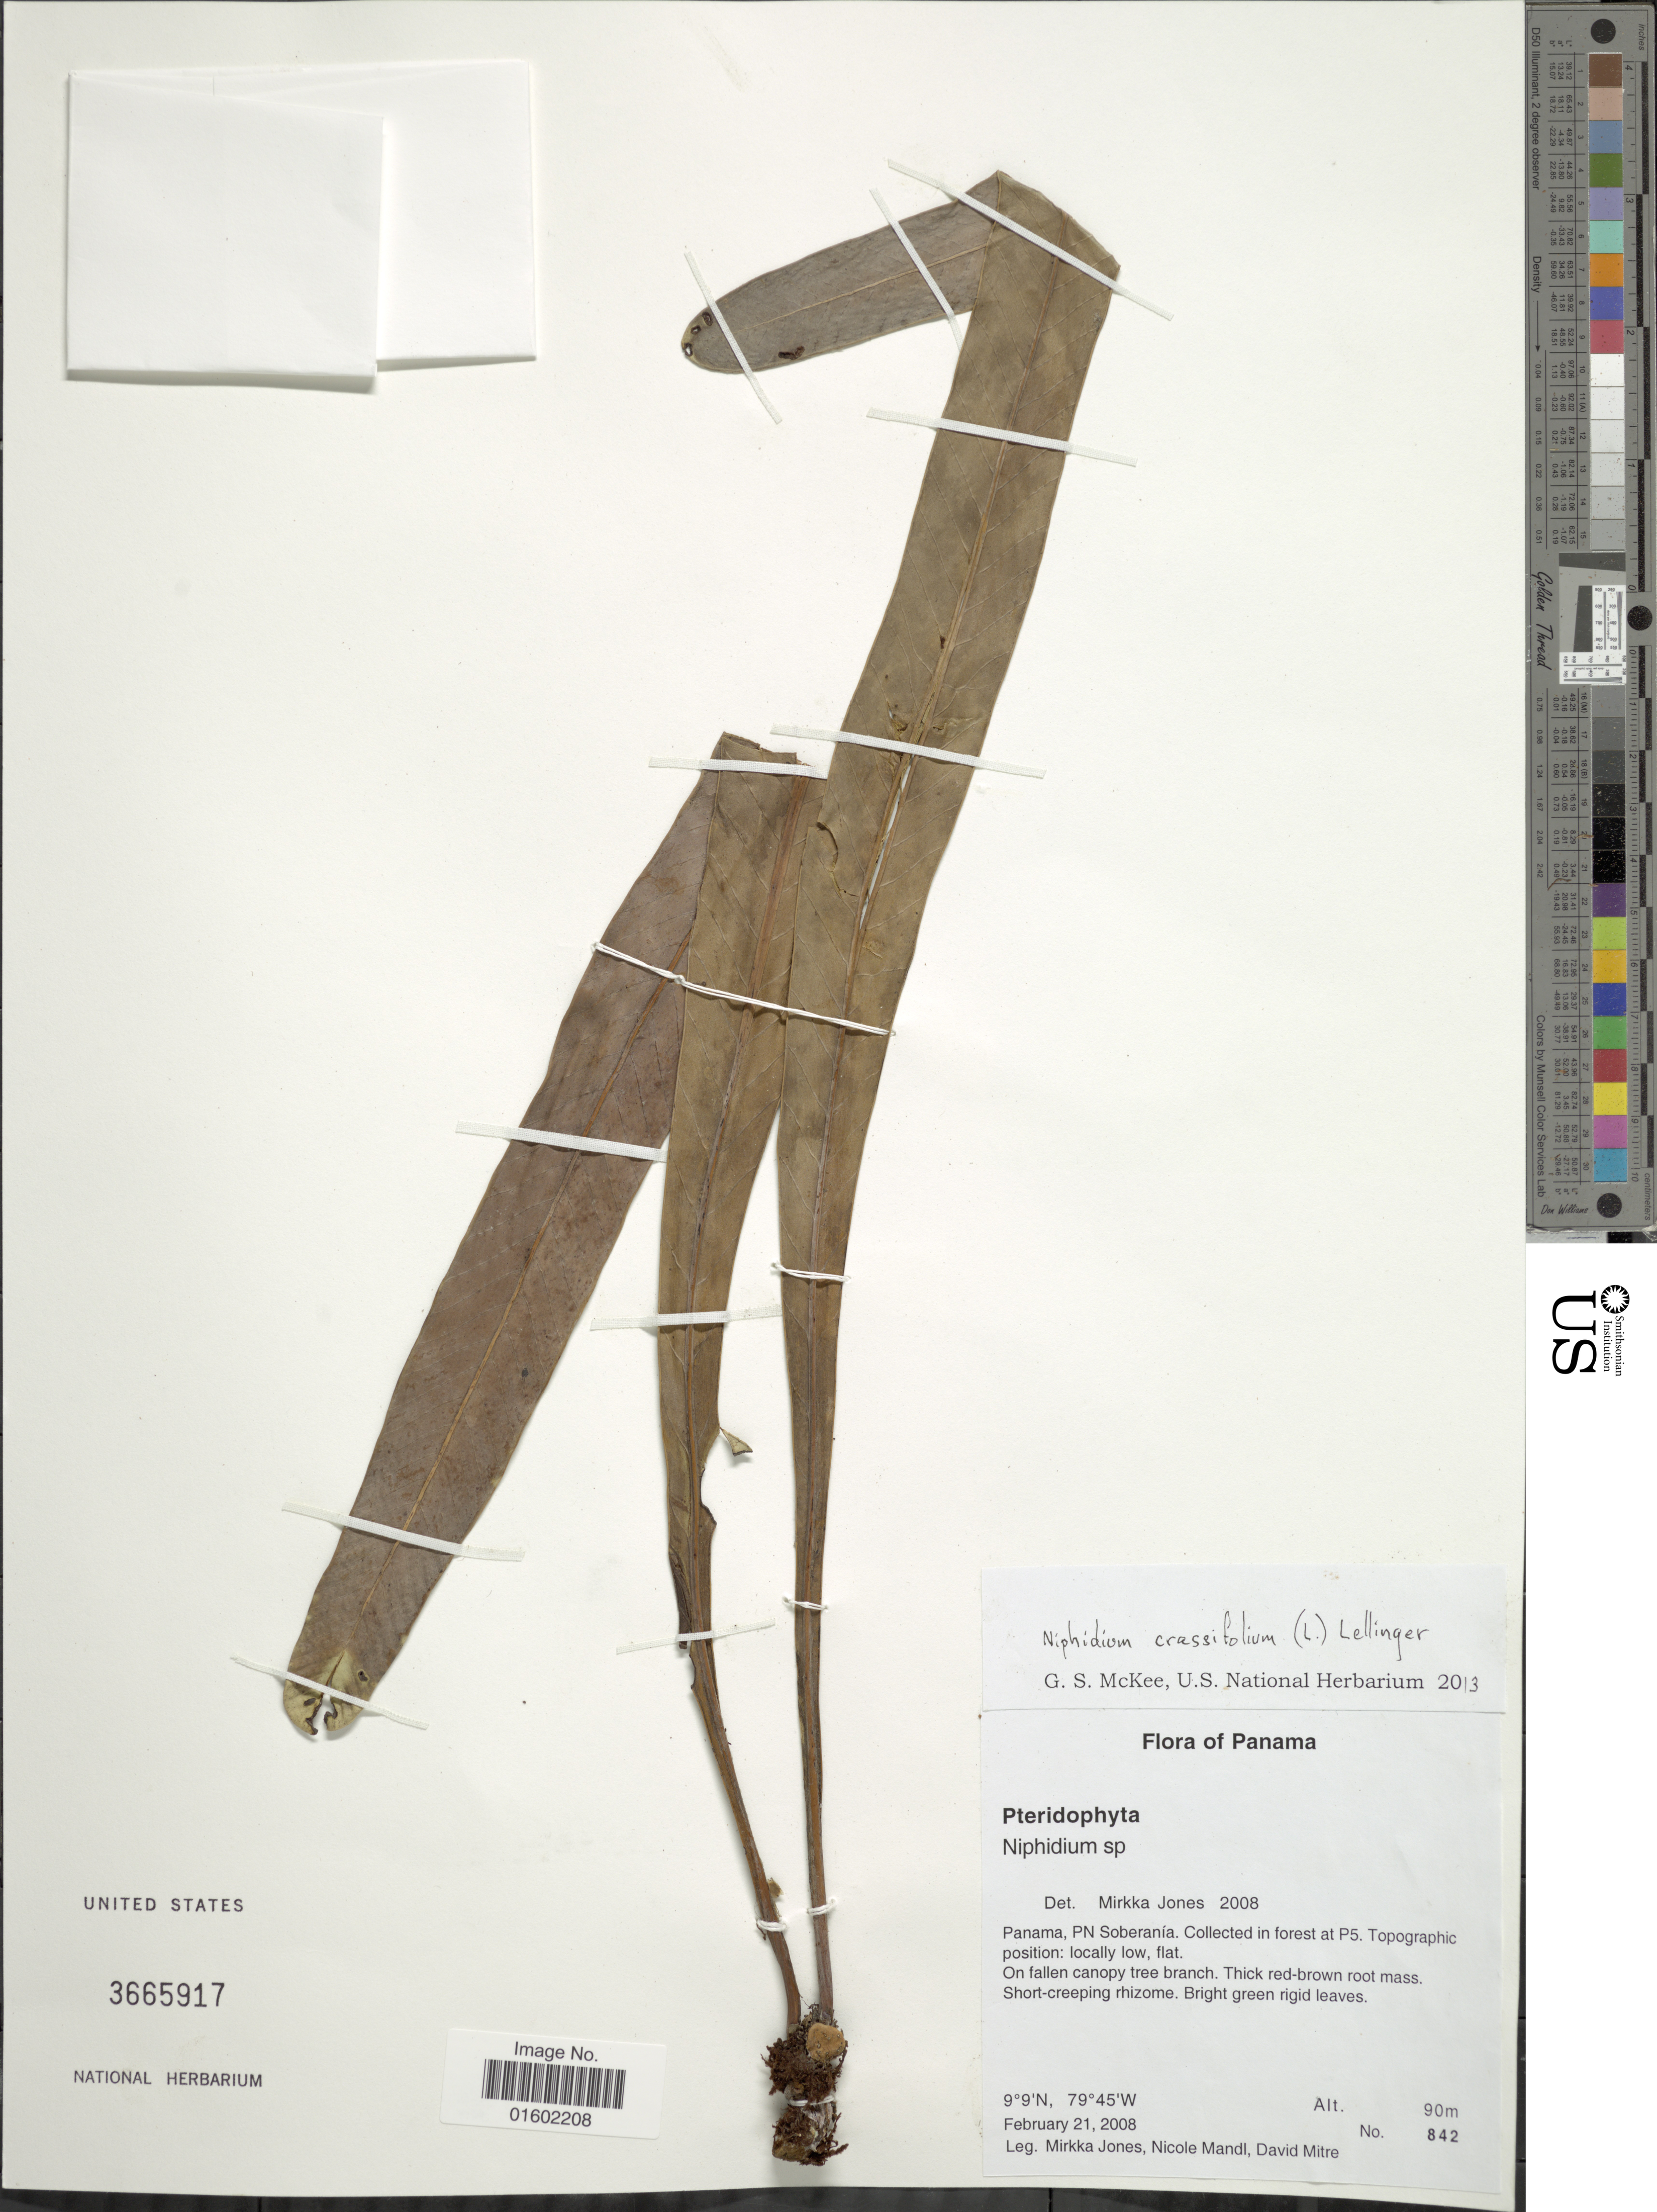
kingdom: Plantae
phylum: Tracheophyta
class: Polypodiopsida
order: Polypodiales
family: Polypodiaceae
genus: Niphidium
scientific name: Niphidium crassifolium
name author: (L.) Lellinger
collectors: M. Jones, N. Mandl & D. Mitre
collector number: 842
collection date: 2008-02-21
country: Panama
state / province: Panamá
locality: PN Soberania, Collected in forest at P5, Topographic position; locally low, flat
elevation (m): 90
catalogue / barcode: US 3665917